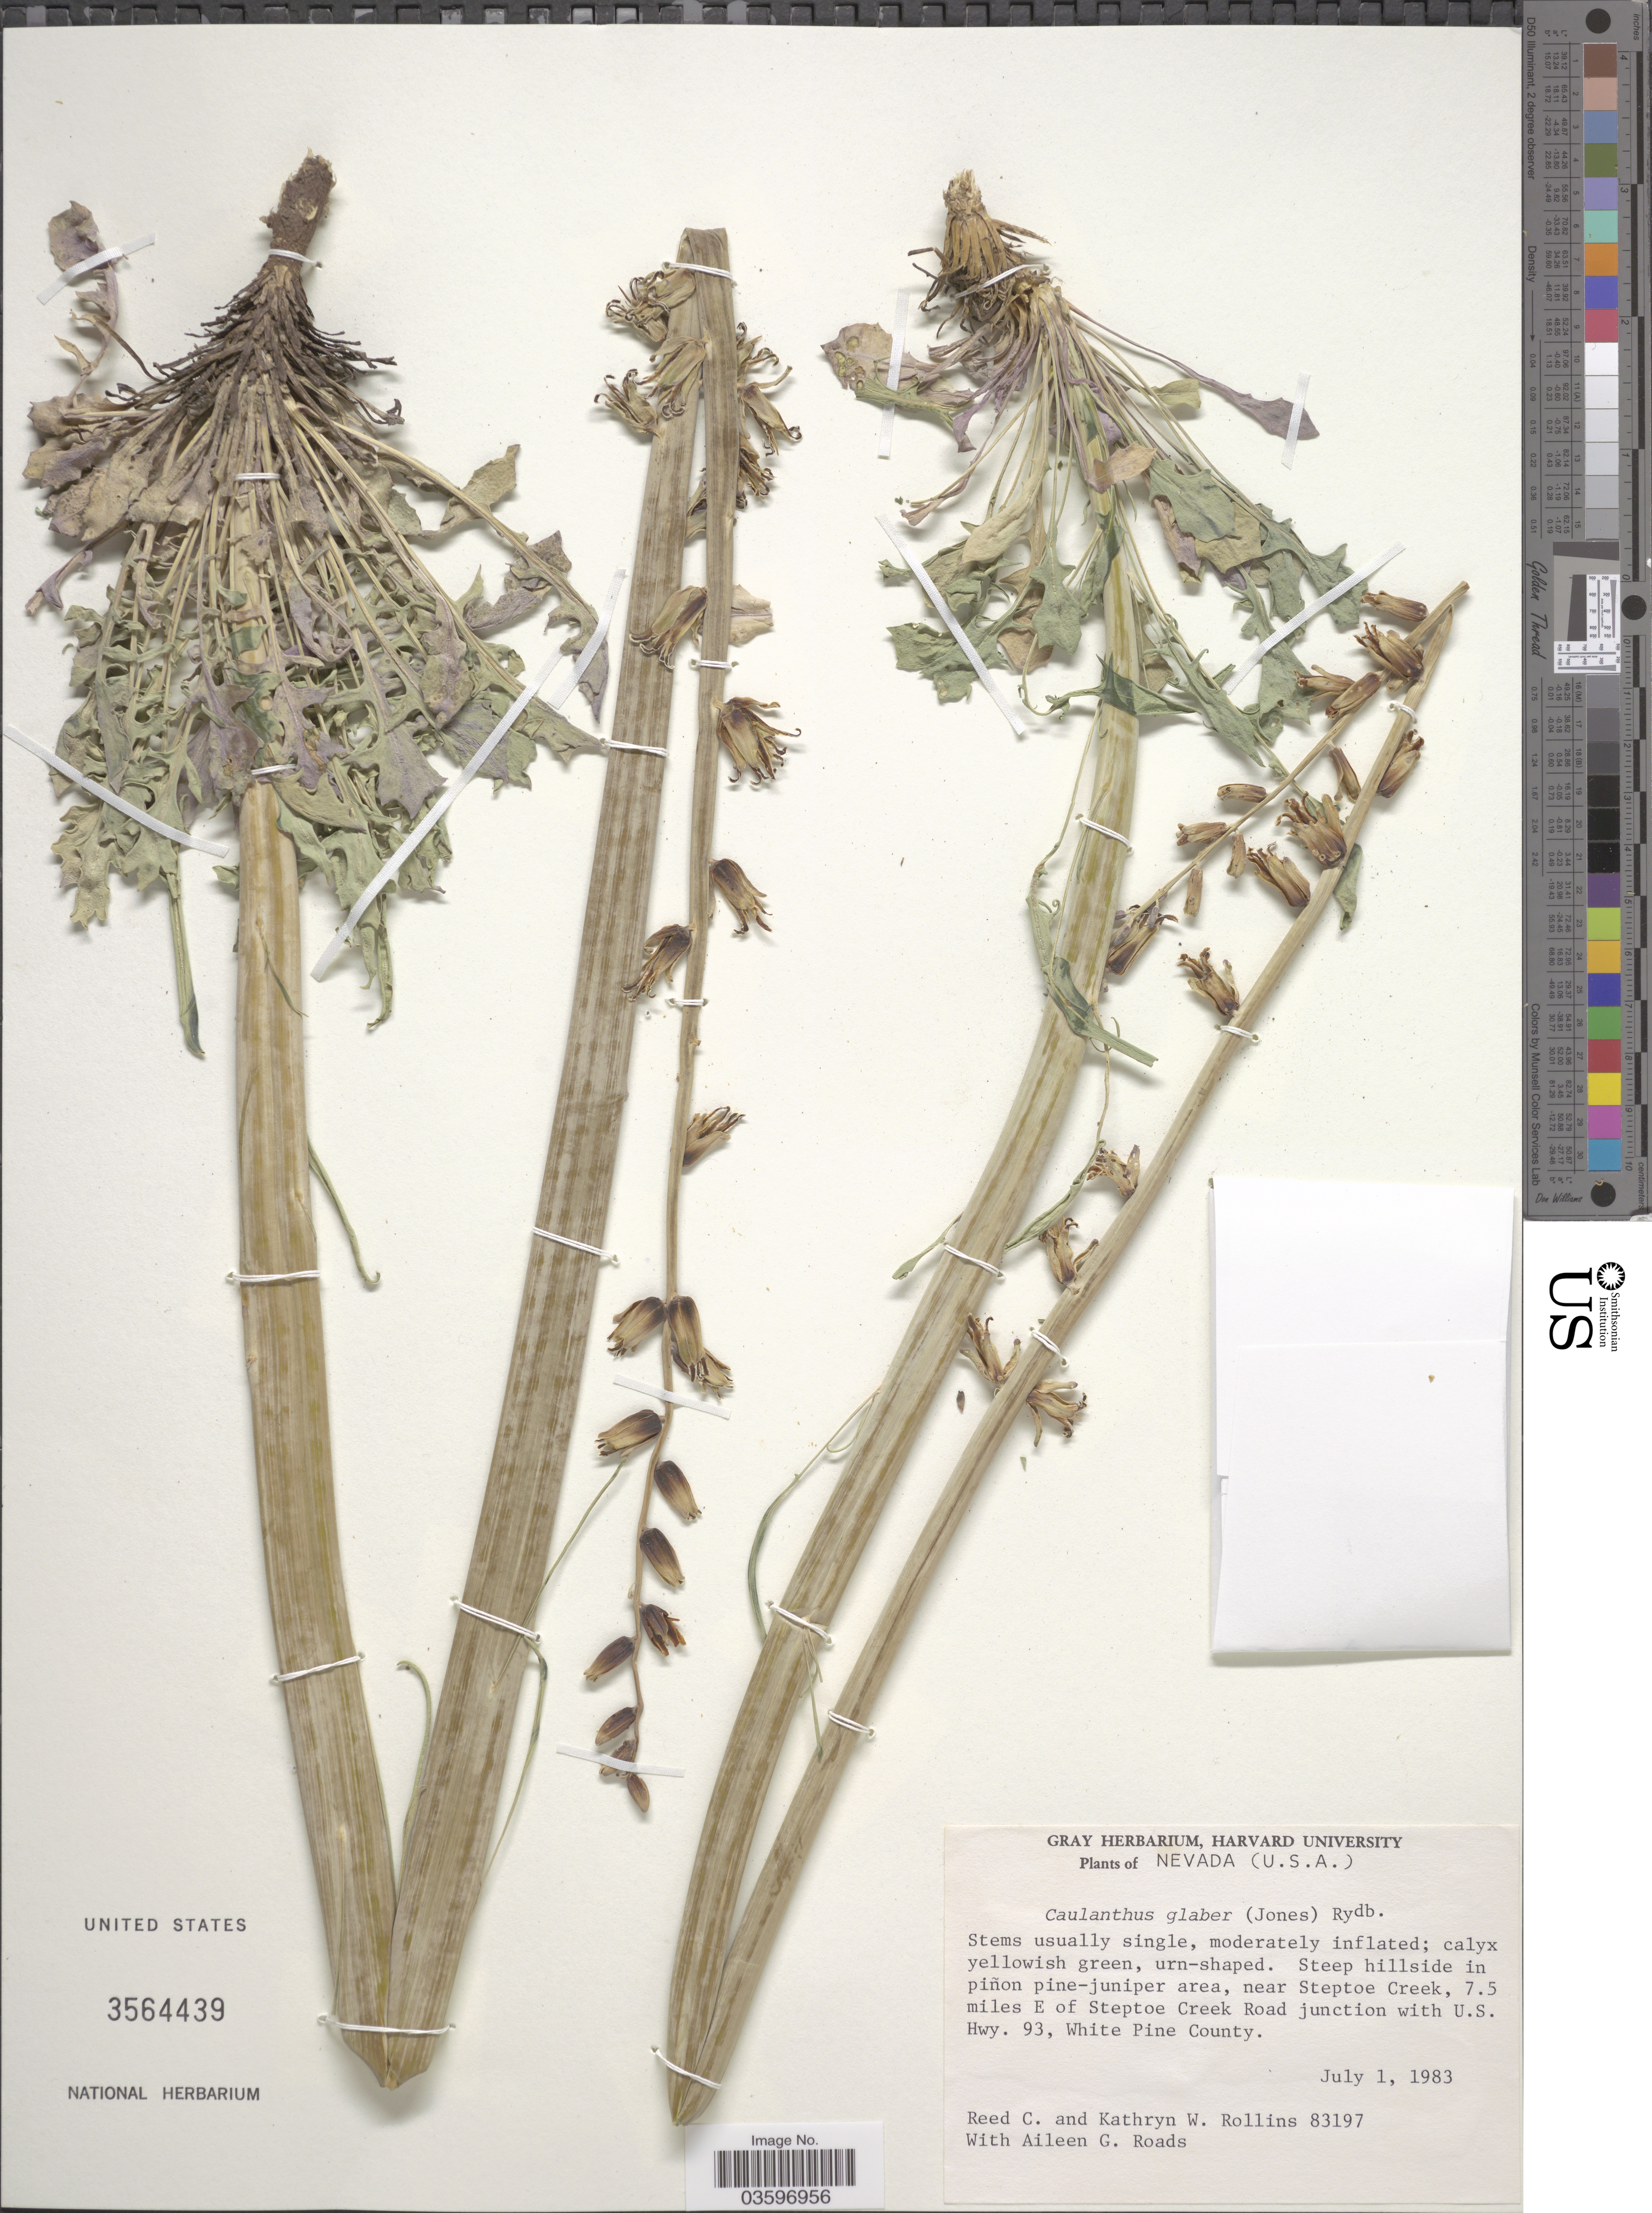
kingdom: Plantae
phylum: Tracheophyta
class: Magnoliopsida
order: Brassicales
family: Brassicaceae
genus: Caulanthus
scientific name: Caulanthus glaber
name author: (M.E. Jones) Rydb.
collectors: R. C. Rollins, K. W. Rollins & A. Roads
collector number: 83197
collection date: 1983-07-01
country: United States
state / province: Nevada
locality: Near Steptoe Creek, 7.5 miles E of Steptoe Creek Road junction with U.S. Hwy. 93, White Pine County.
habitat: steep hillside in pinon-pine area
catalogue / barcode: US 3564439